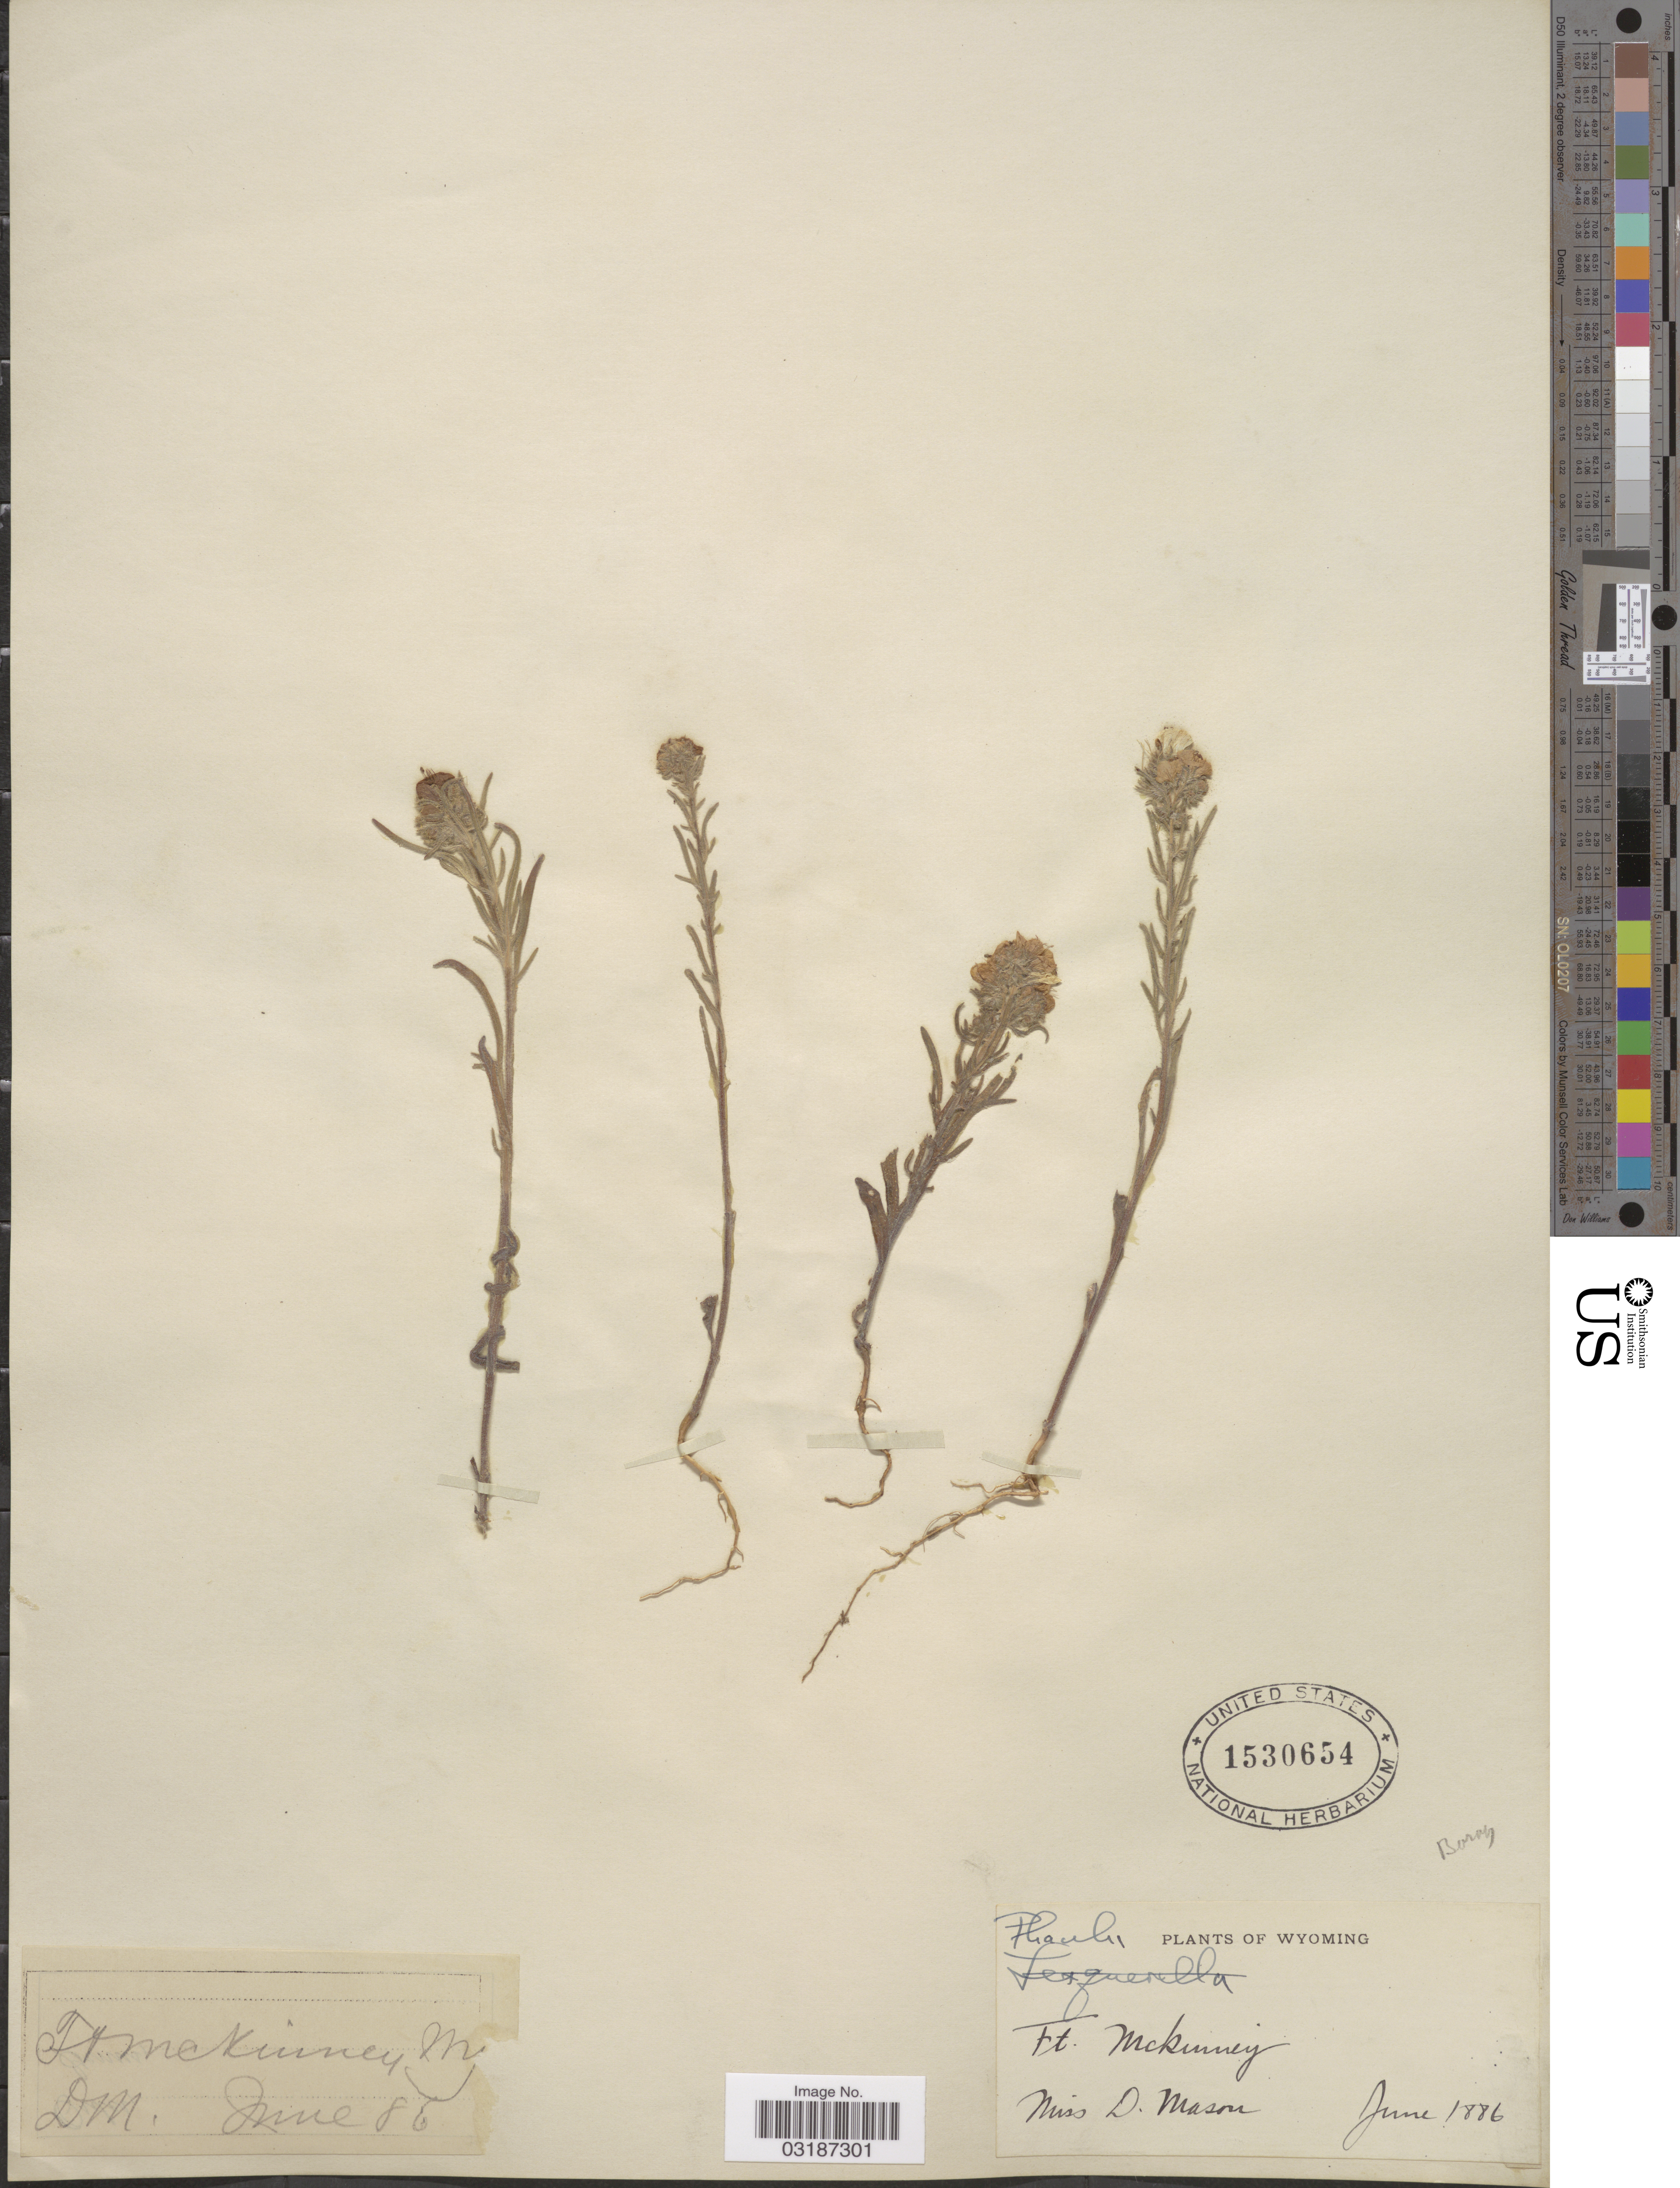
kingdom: Plantae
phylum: Tracheophyta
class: Magnoliopsida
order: Boraginales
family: Hydrophyllaceae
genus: Phacelia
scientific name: Phacelia linearis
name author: (Pursh) Holz.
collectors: D. Mason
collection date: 1886-06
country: United States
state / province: Wyoming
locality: Ft. McKinney.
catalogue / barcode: US 1530654